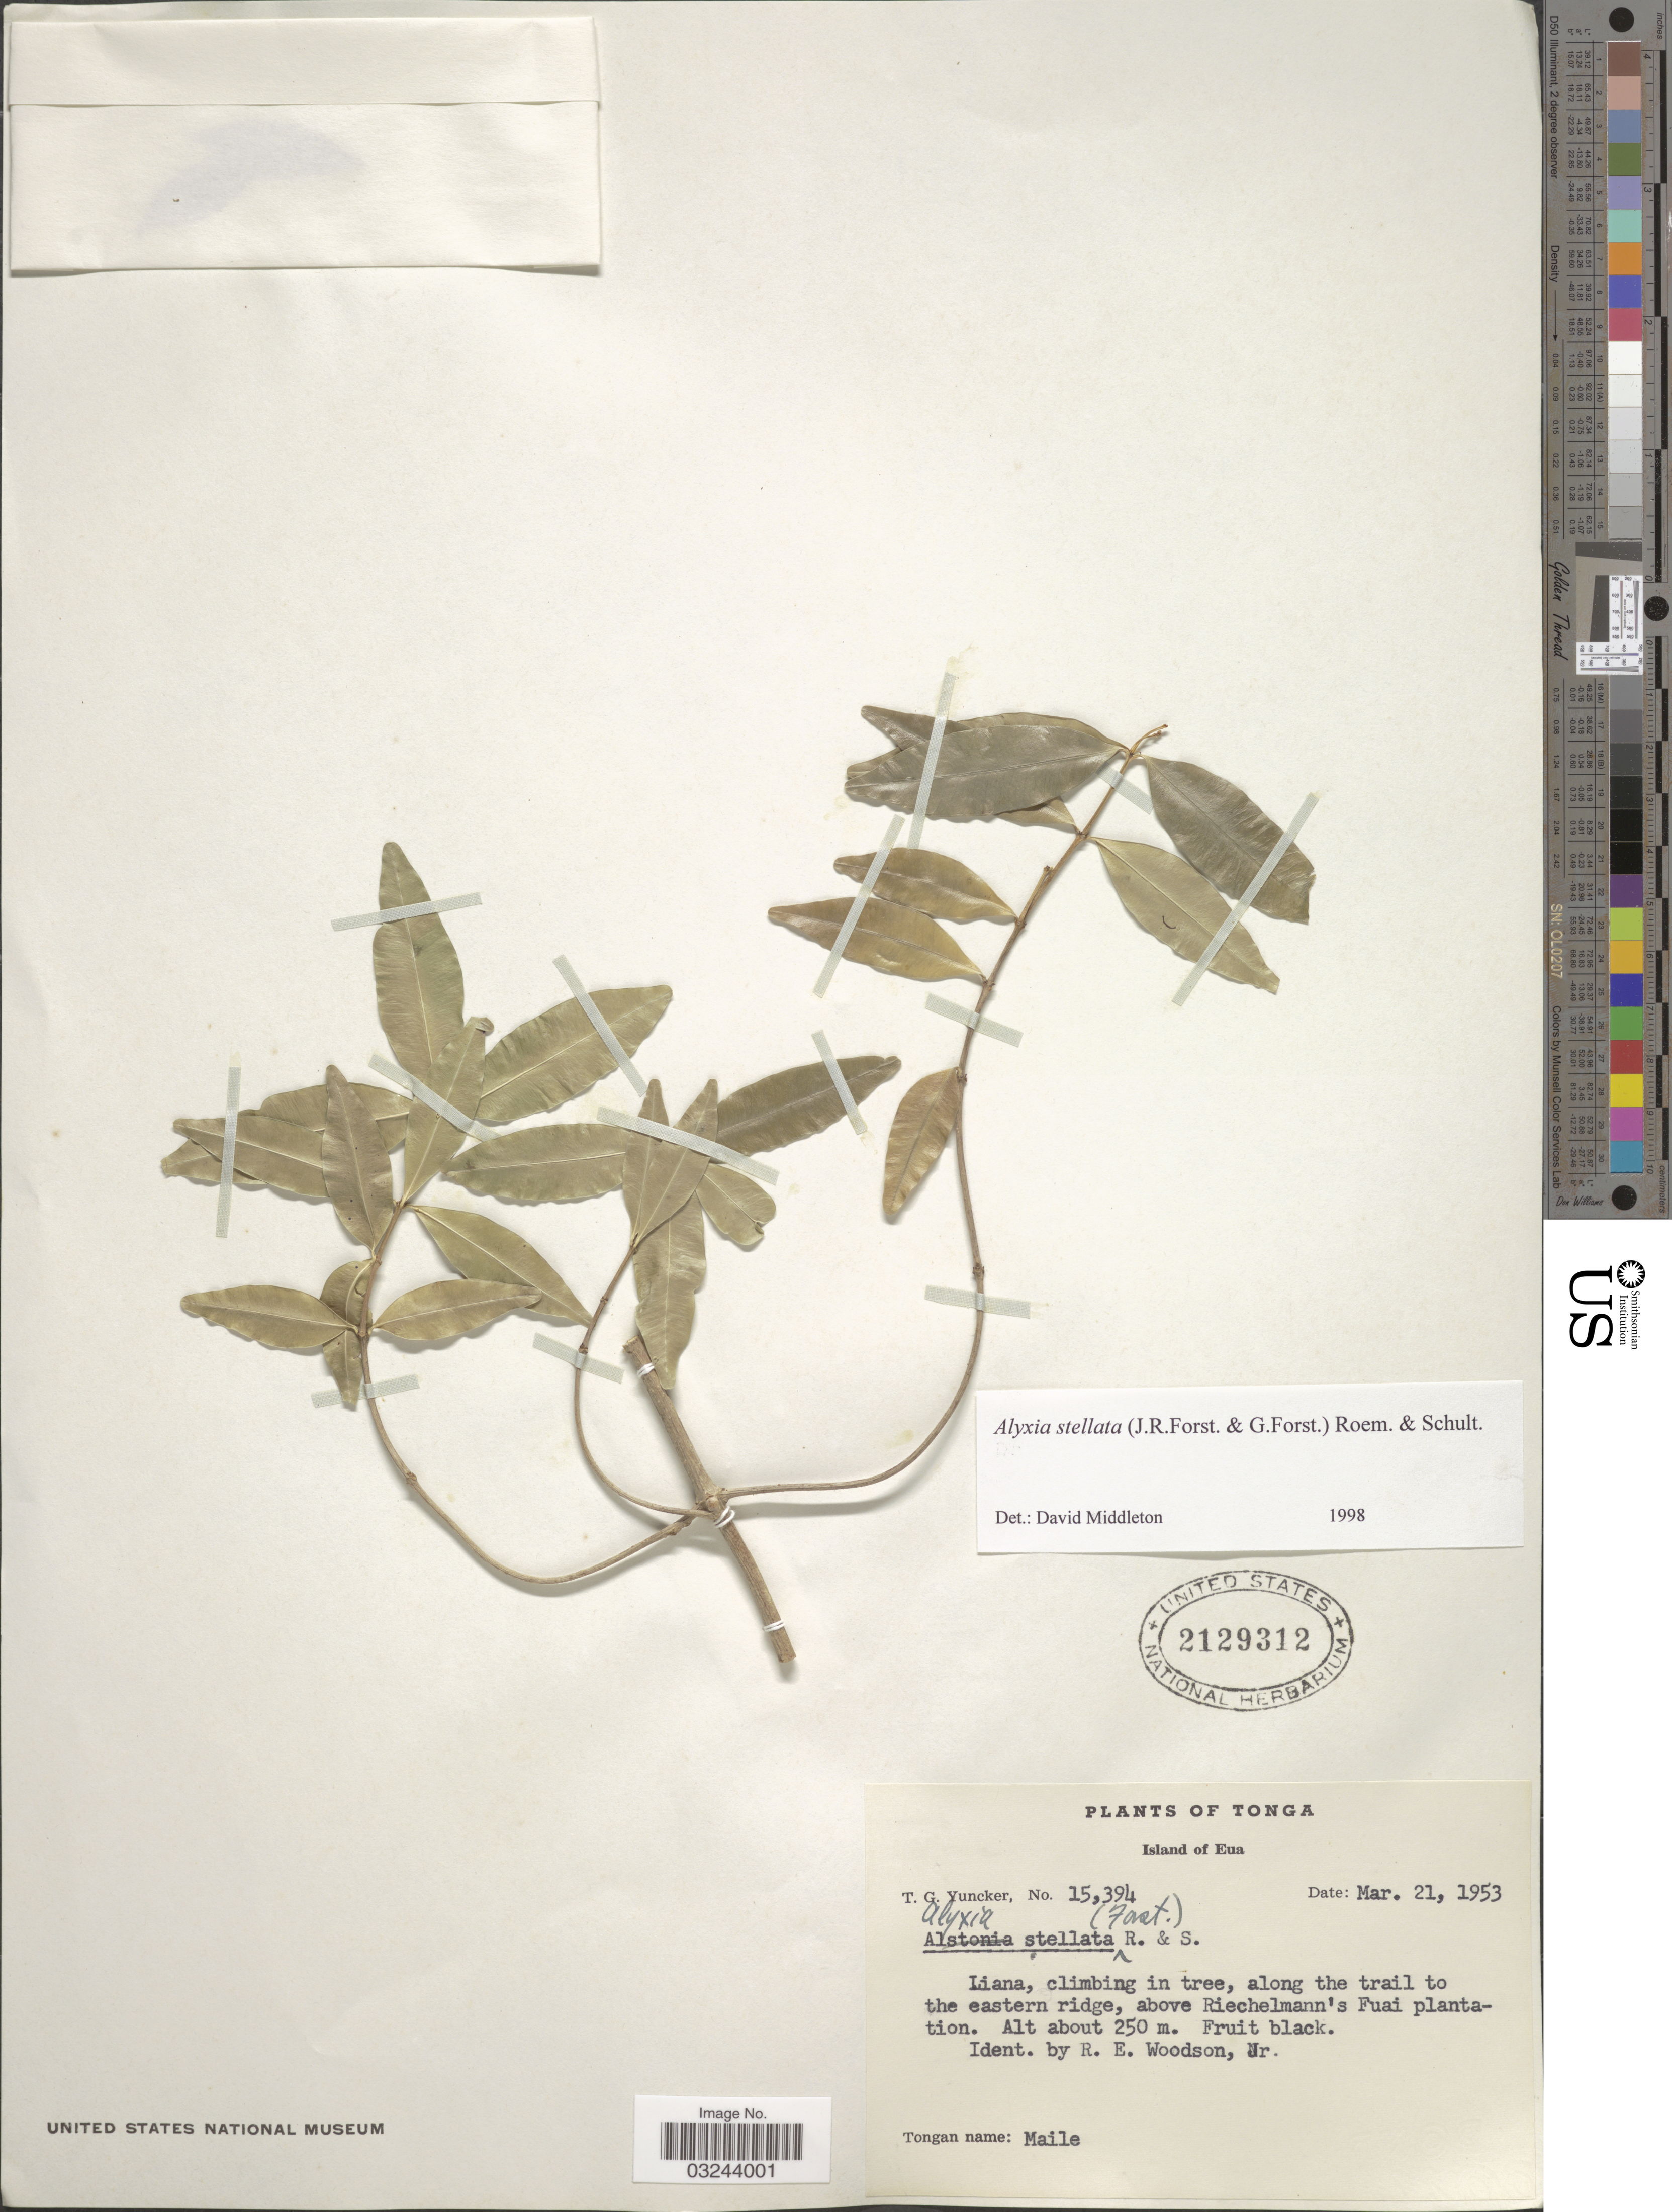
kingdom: Plantae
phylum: Tracheophyta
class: Magnoliopsida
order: Gentianales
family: Apocynaceae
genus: Alyxia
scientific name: Alyxia stellata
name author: (J.R. Forst. & G. Forst.) Roem. & Schult.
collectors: T. G. Yuncker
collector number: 15394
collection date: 1953-03-21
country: Tonga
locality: Island of Eua. Along the trail to the eastern ridge, above Riechelmann's Fuai plantation.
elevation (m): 250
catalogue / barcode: US 2129312